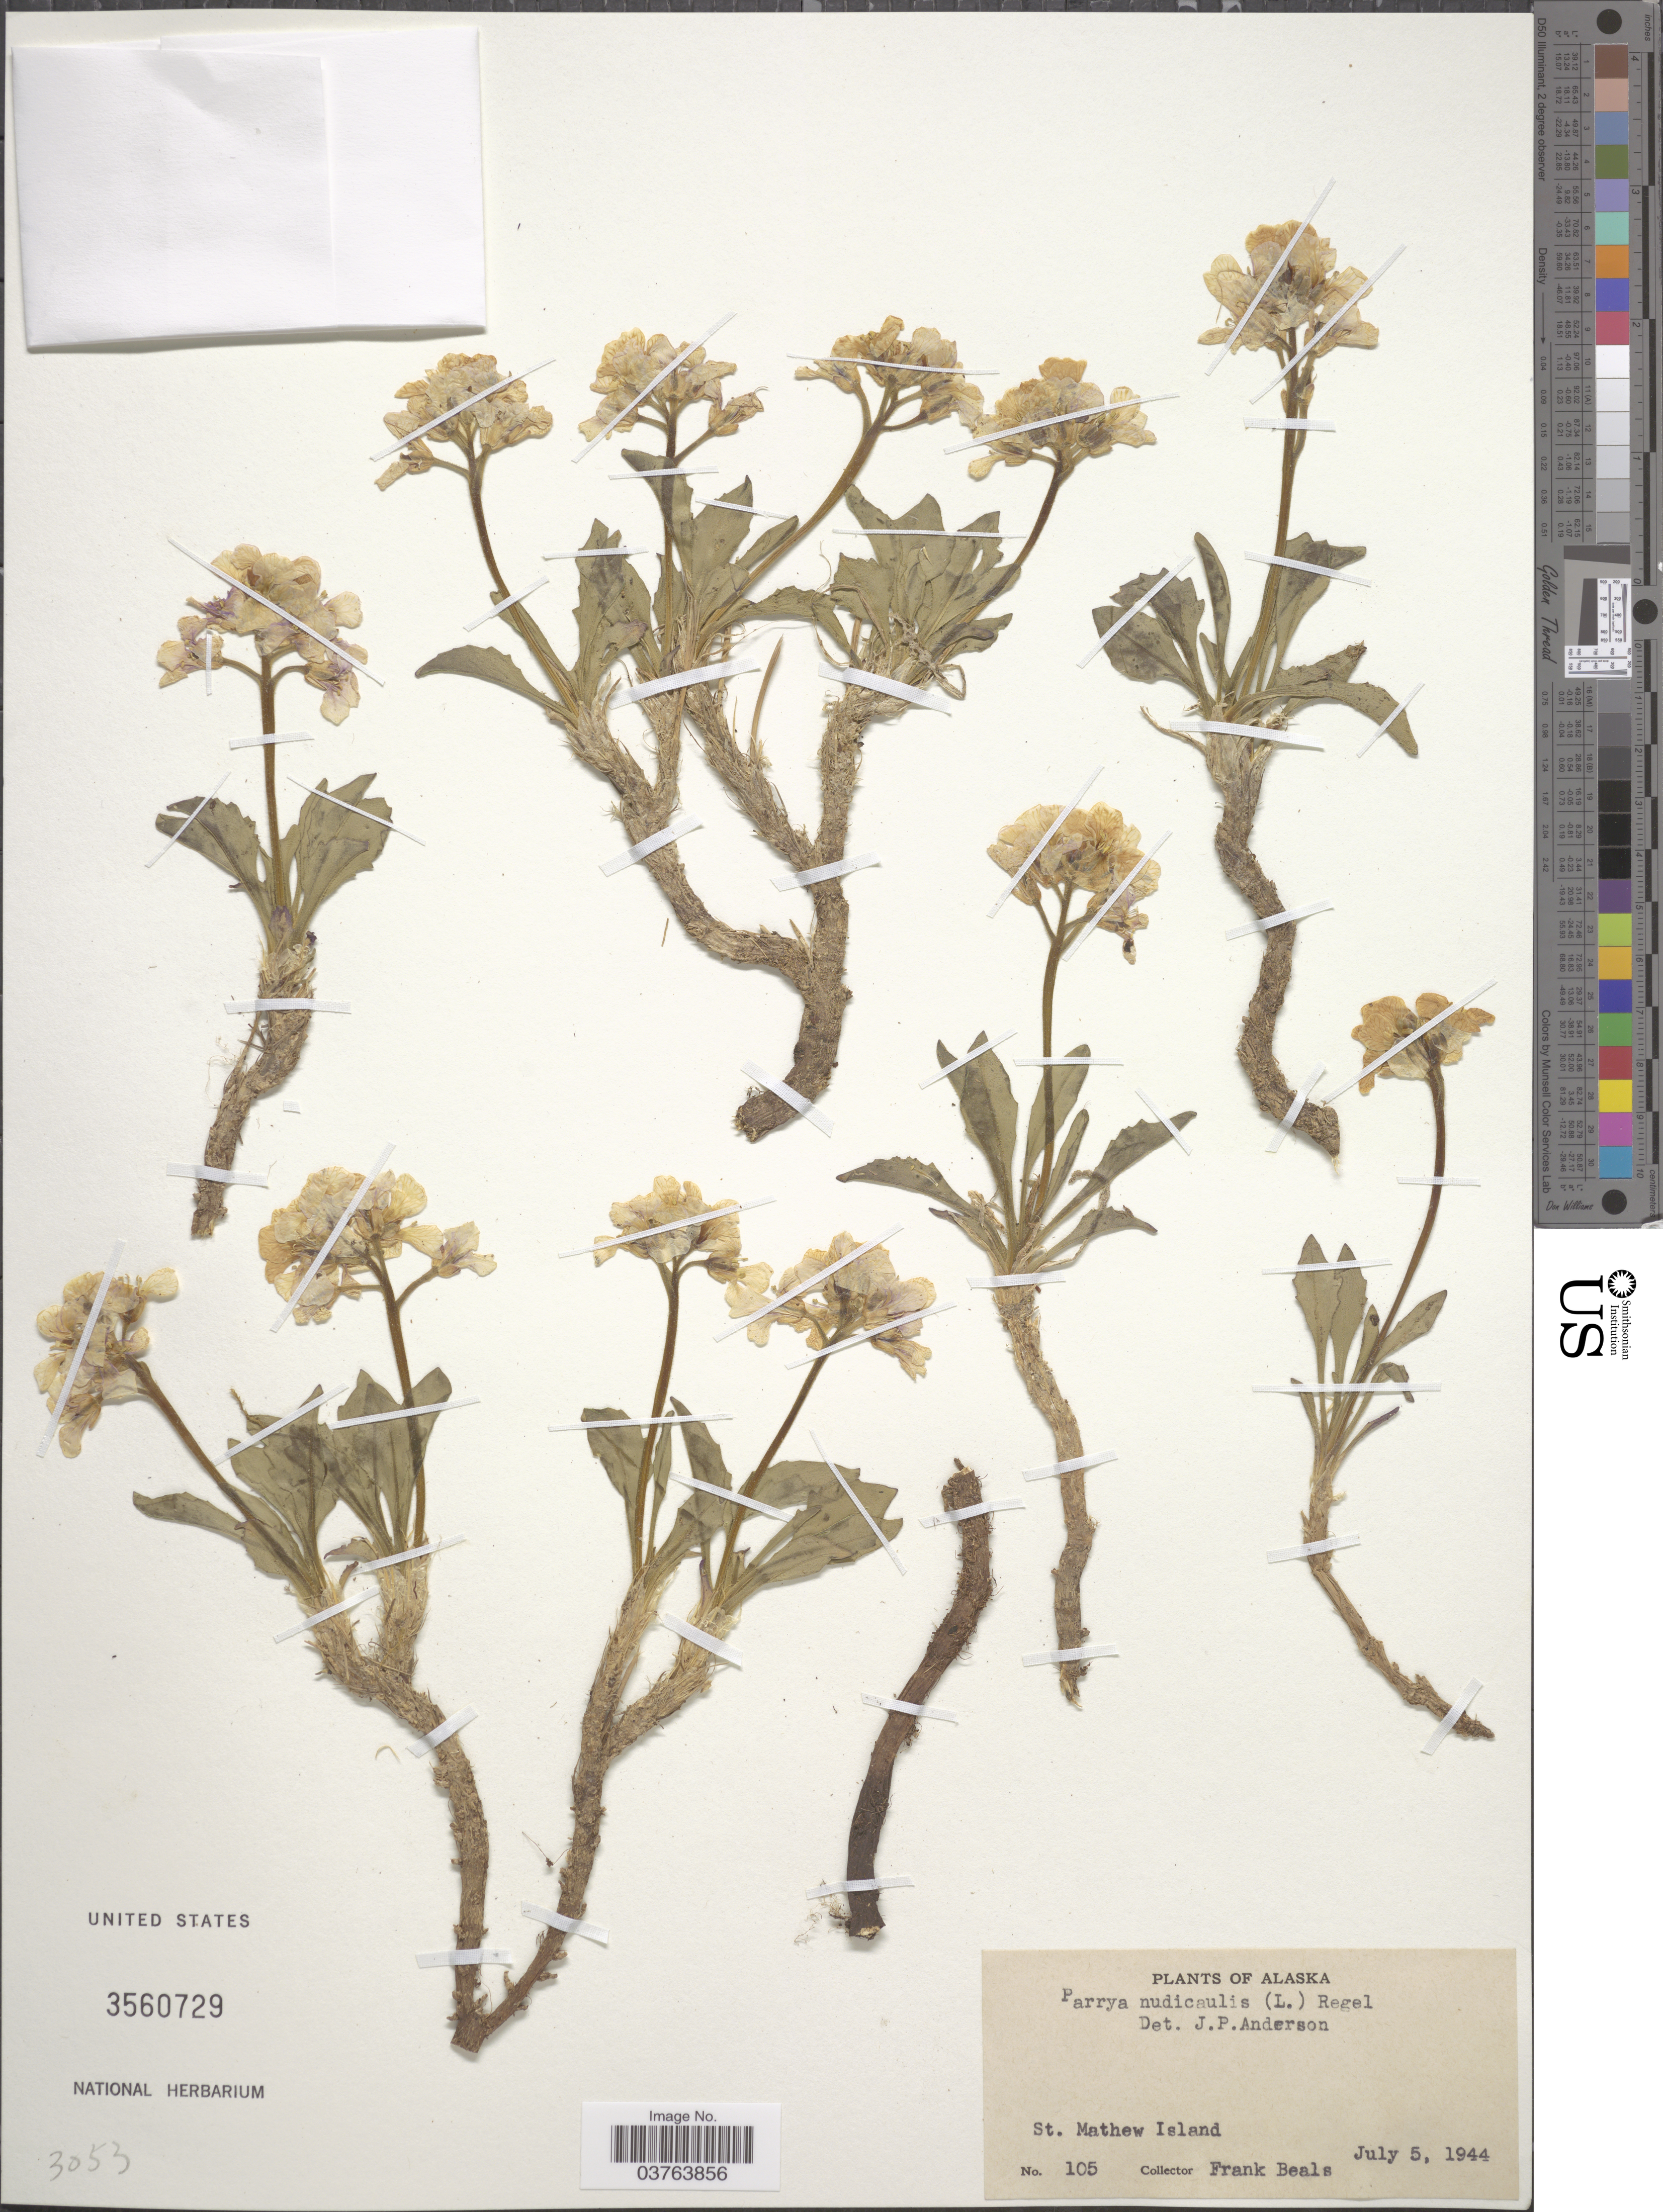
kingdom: Plantae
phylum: Tracheophyta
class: Magnoliopsida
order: Brassicales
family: Brassicaceae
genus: Parrya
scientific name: Parrya nudicaulis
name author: (L.) Regel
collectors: F. Beals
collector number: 105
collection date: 1944-07-05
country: United States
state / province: Alaska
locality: St. Mathew Island.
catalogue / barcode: US 3560729